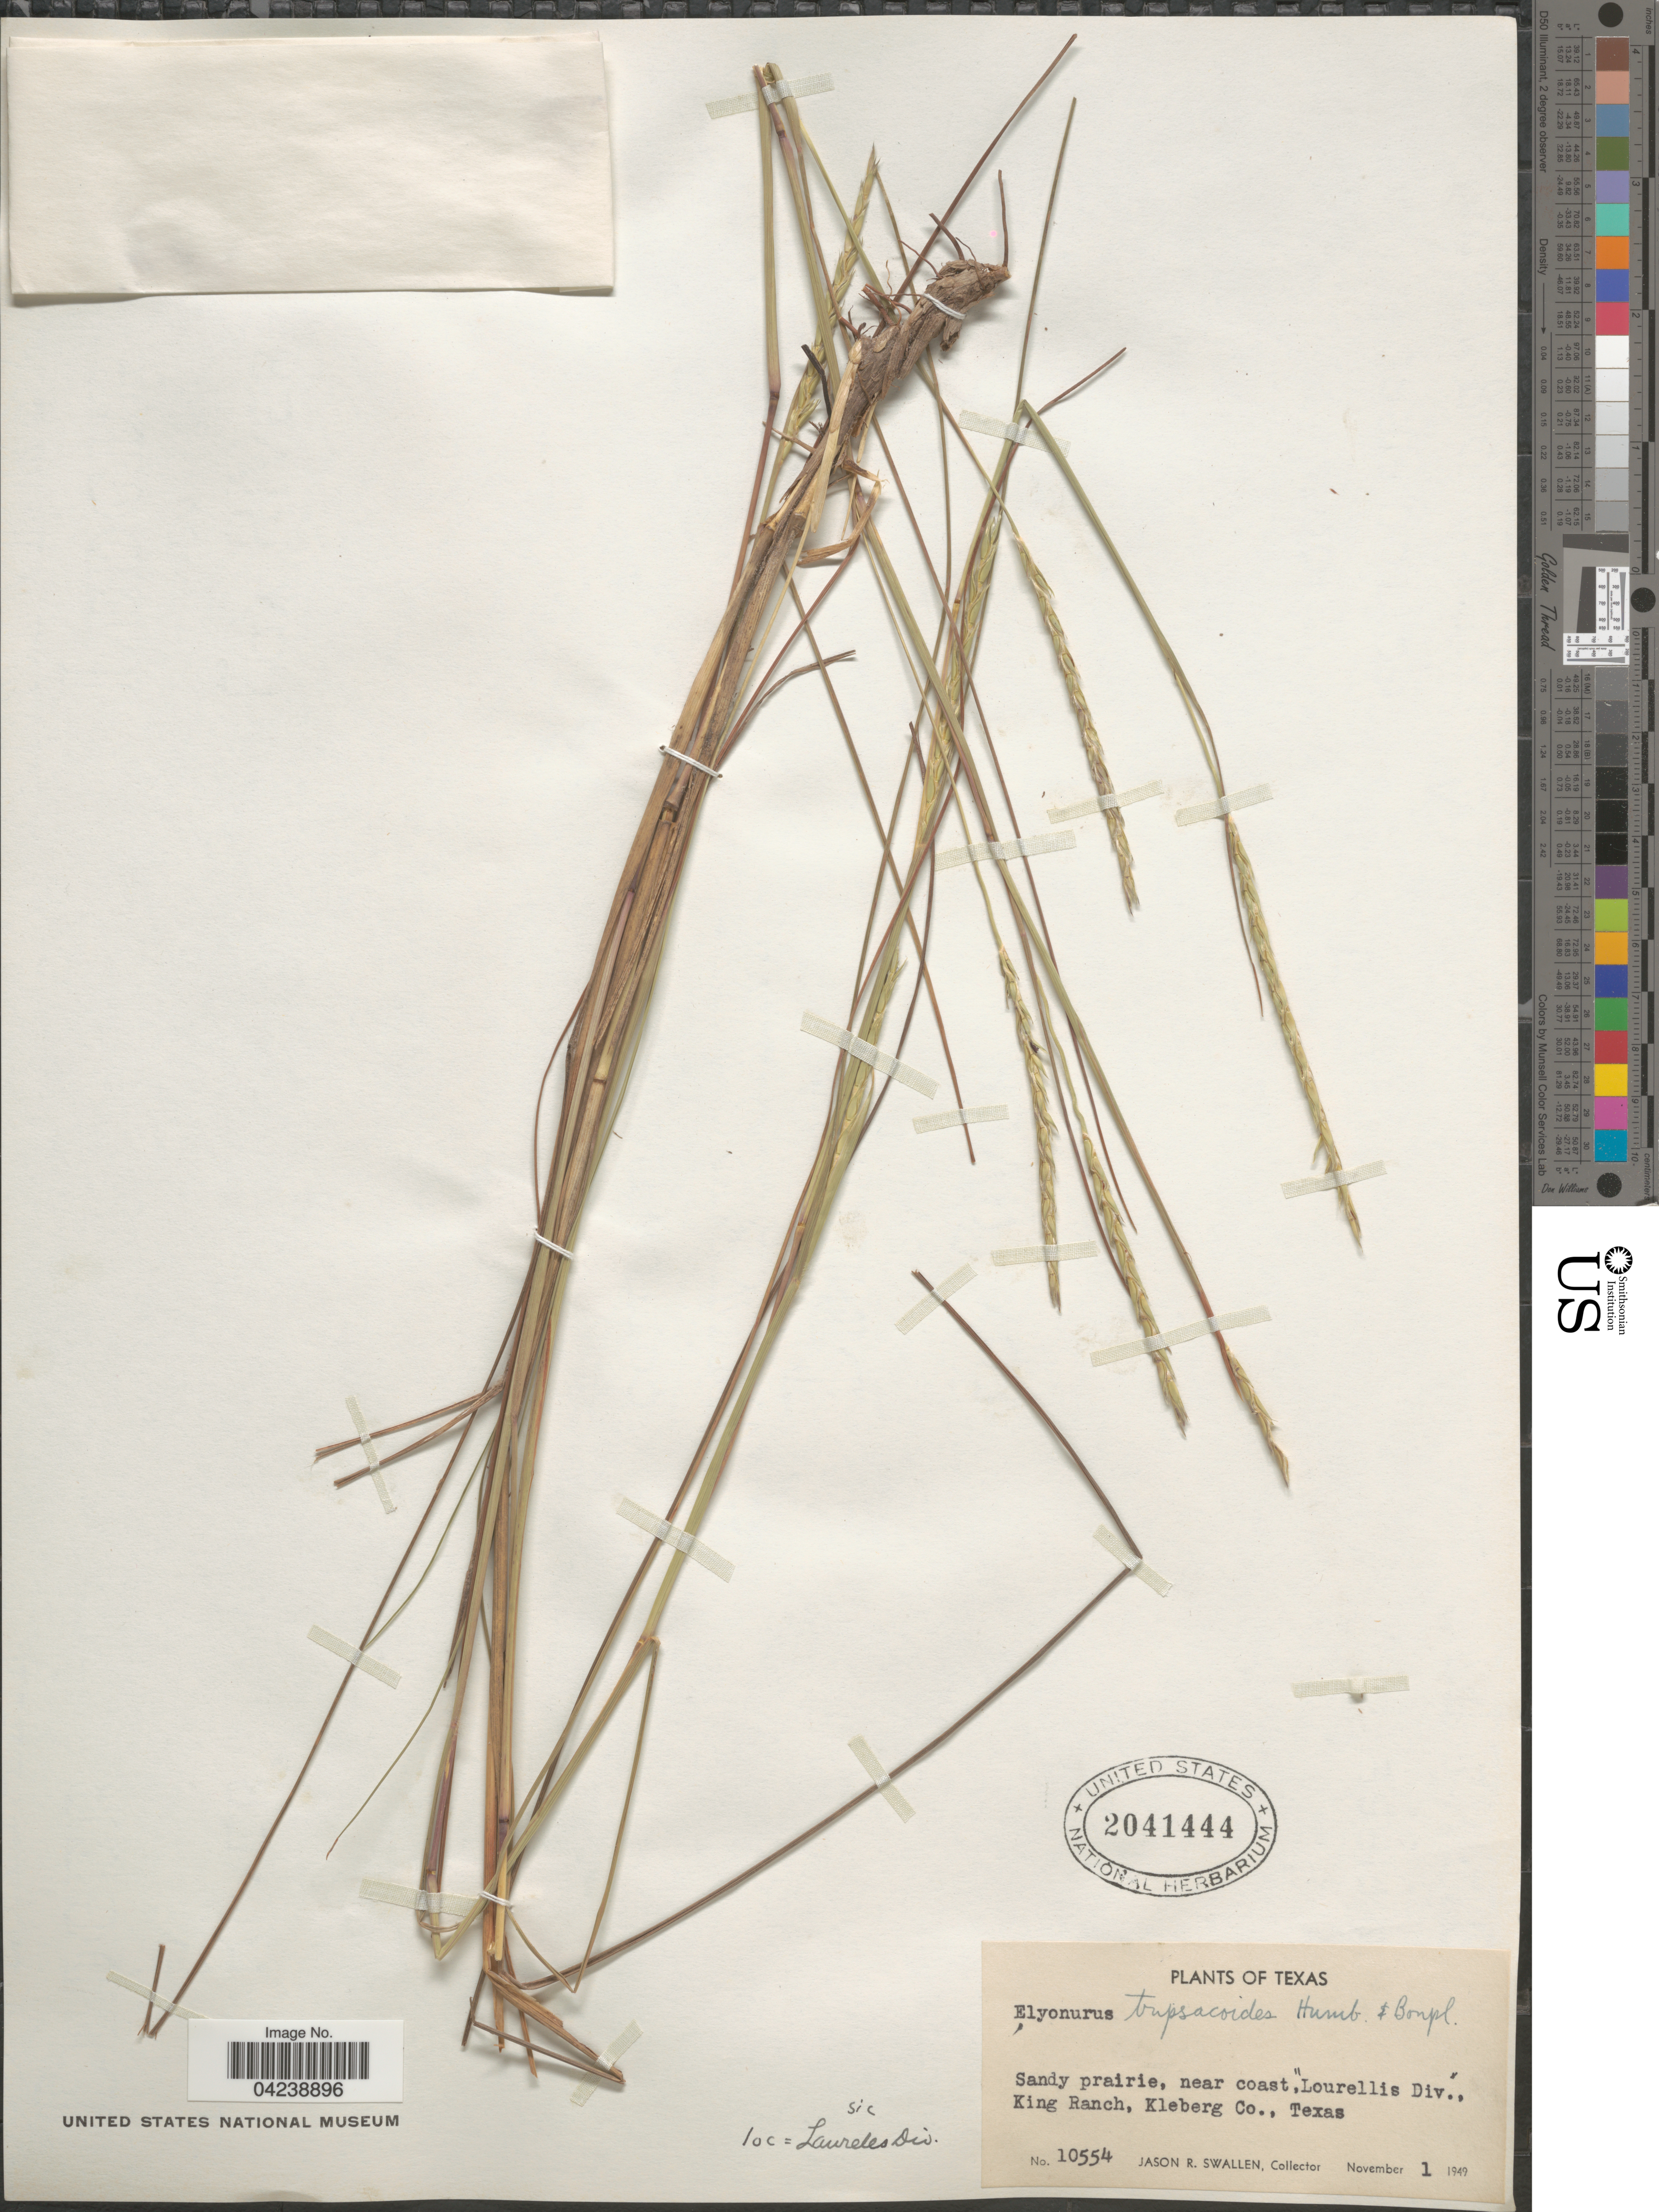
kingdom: Plantae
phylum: Tracheophyta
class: Liliopsida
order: Poales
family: Poaceae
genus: Elionurus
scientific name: Elionurus tripsacoides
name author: Humb. & Bonpl. ex Willd.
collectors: J. R. Swallen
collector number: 10554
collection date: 1949-11-01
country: United States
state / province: Texas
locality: Sandy prairie, near coast, "Lourellis Div.", King Ranch, Kleberg Co. Laureles Div.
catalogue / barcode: US 2041444